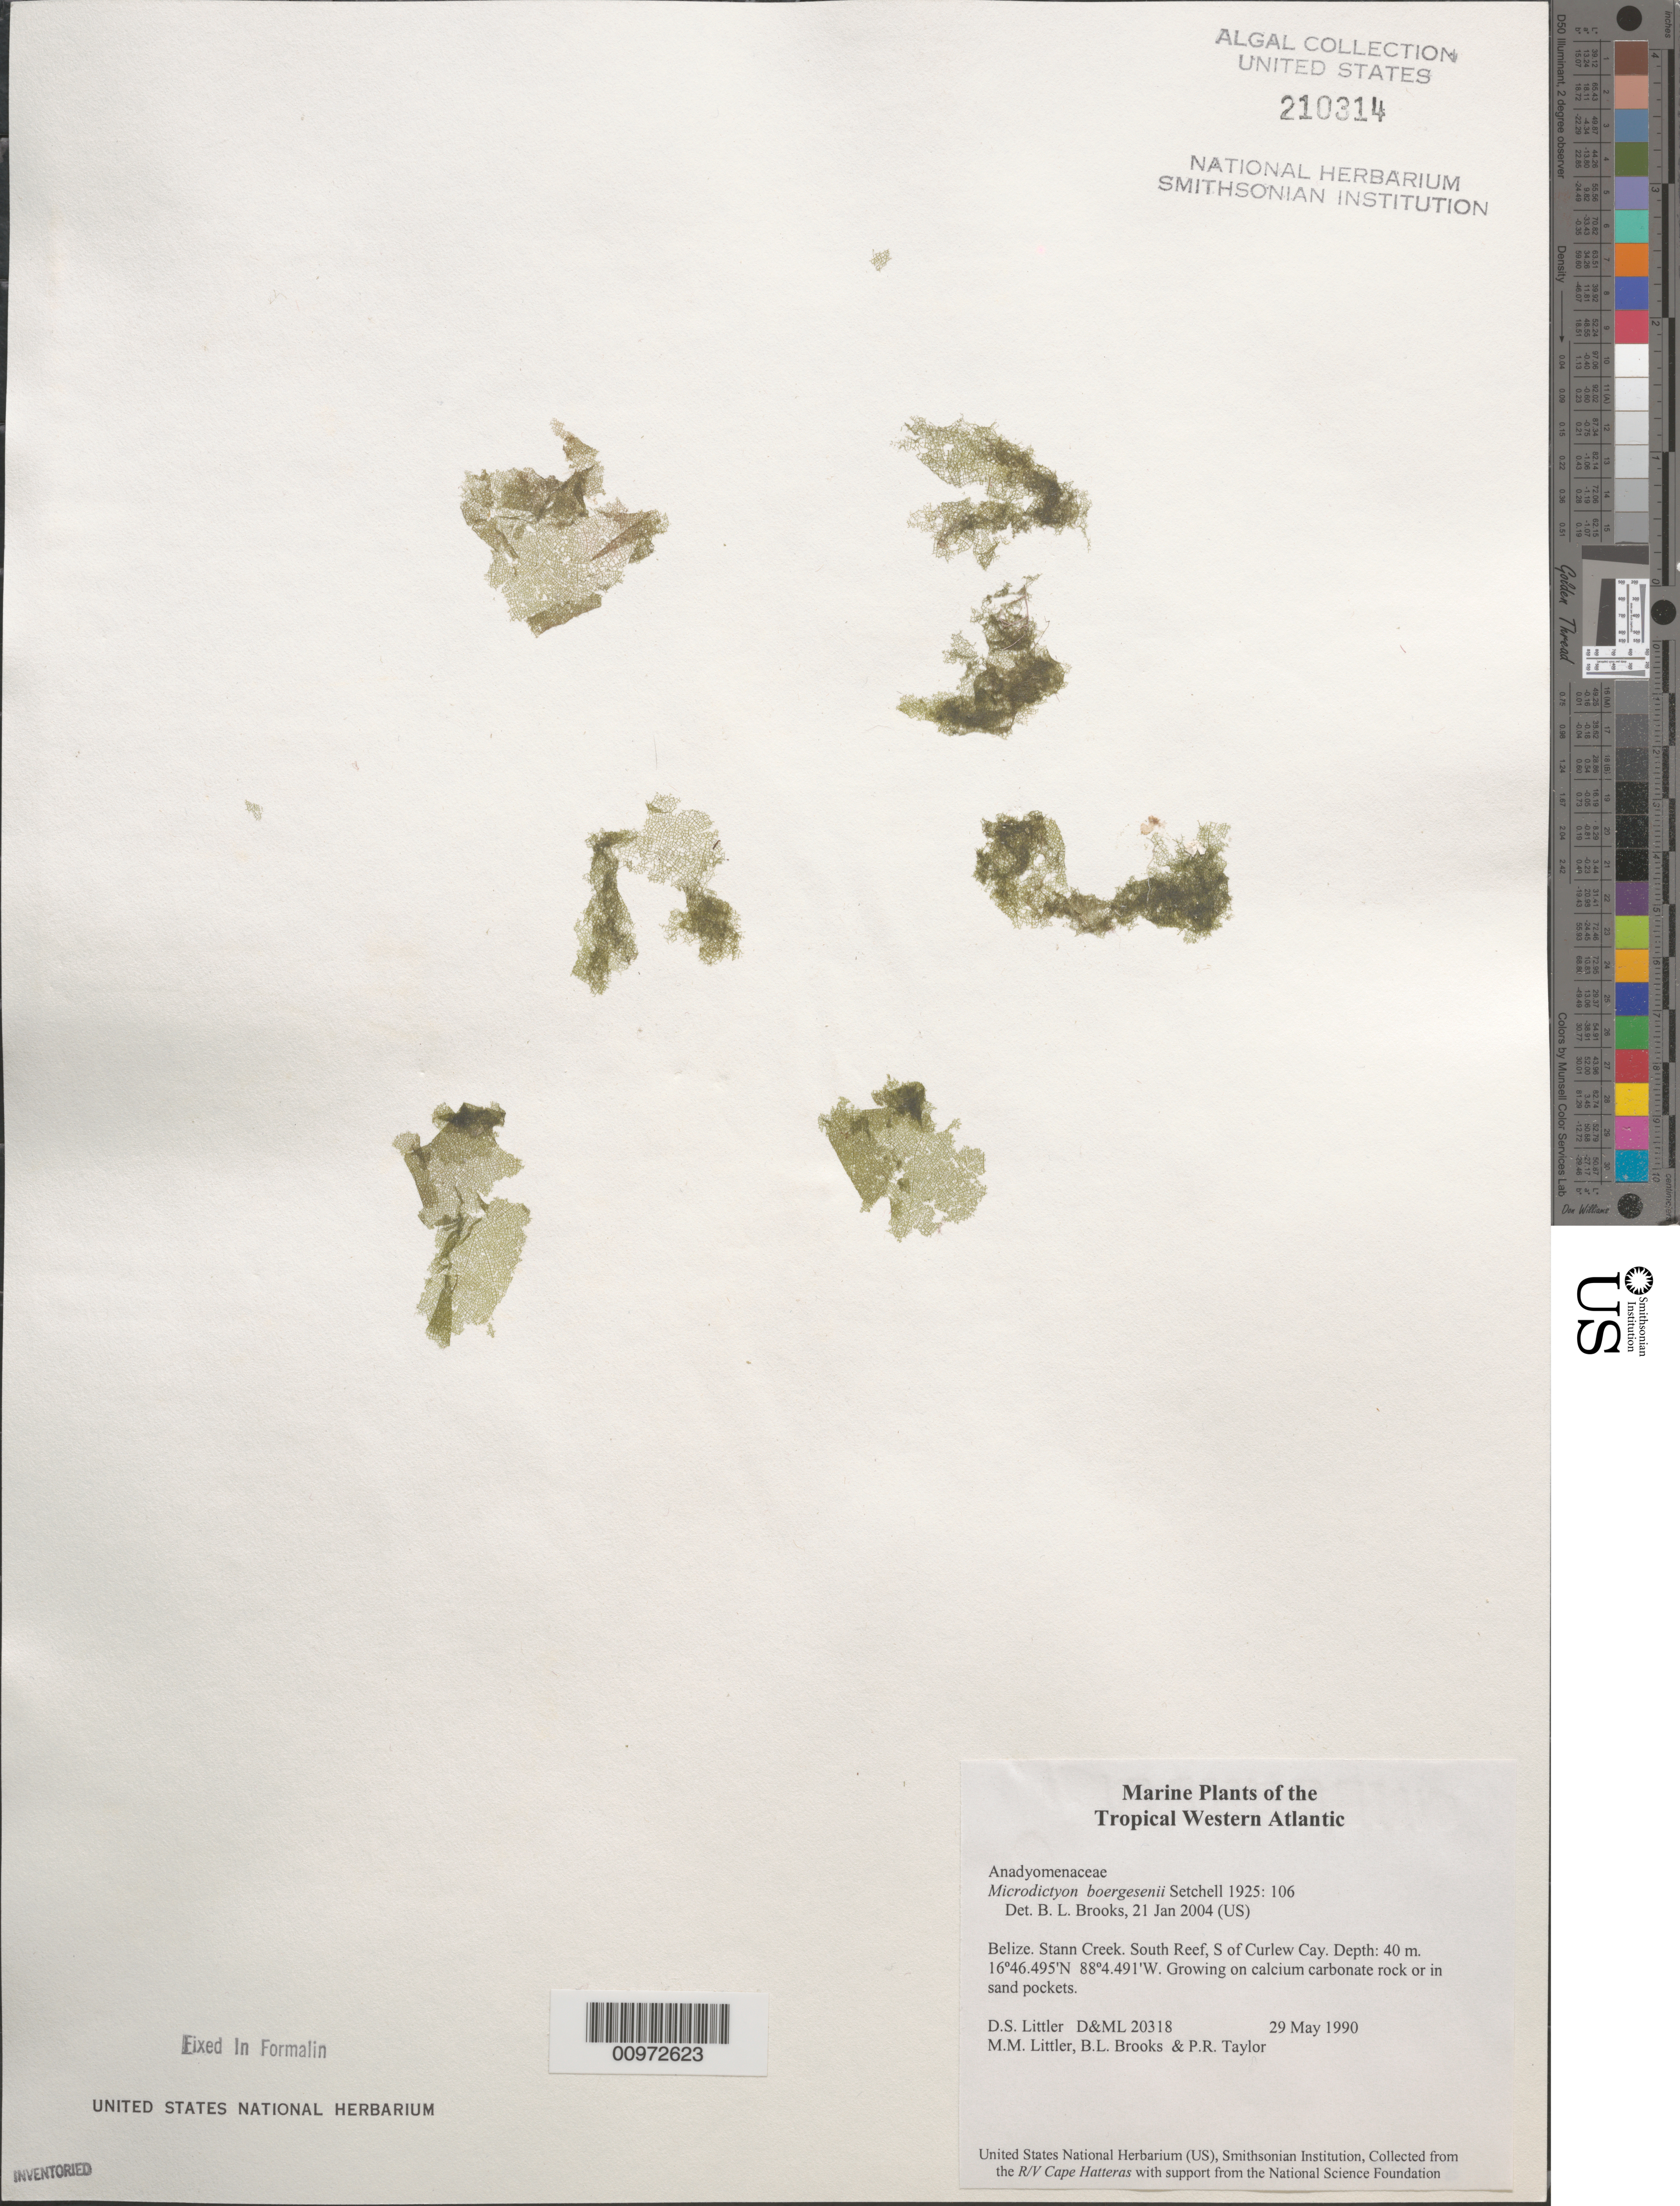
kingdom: Plantae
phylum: Chlorophyta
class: Ulvophyceae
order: Cladophorales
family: Anadyomenaceae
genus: Microdictyon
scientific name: Microdictyon boergesenii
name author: Setch.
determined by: Brooks, B. L., (BOT), Smithsonian Institution - National Museum of Natural History (UNITED STATES)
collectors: D. S. Littler, M. M. Littler, B. Brooks & P. R. Taylor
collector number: D&ML 20318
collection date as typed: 29 May 1990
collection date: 1990-05-29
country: Belize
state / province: Stann Creek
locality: South Reef, south of Curlew Cay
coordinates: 16 46.495'N, 88 4.491'W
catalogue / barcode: US 210314